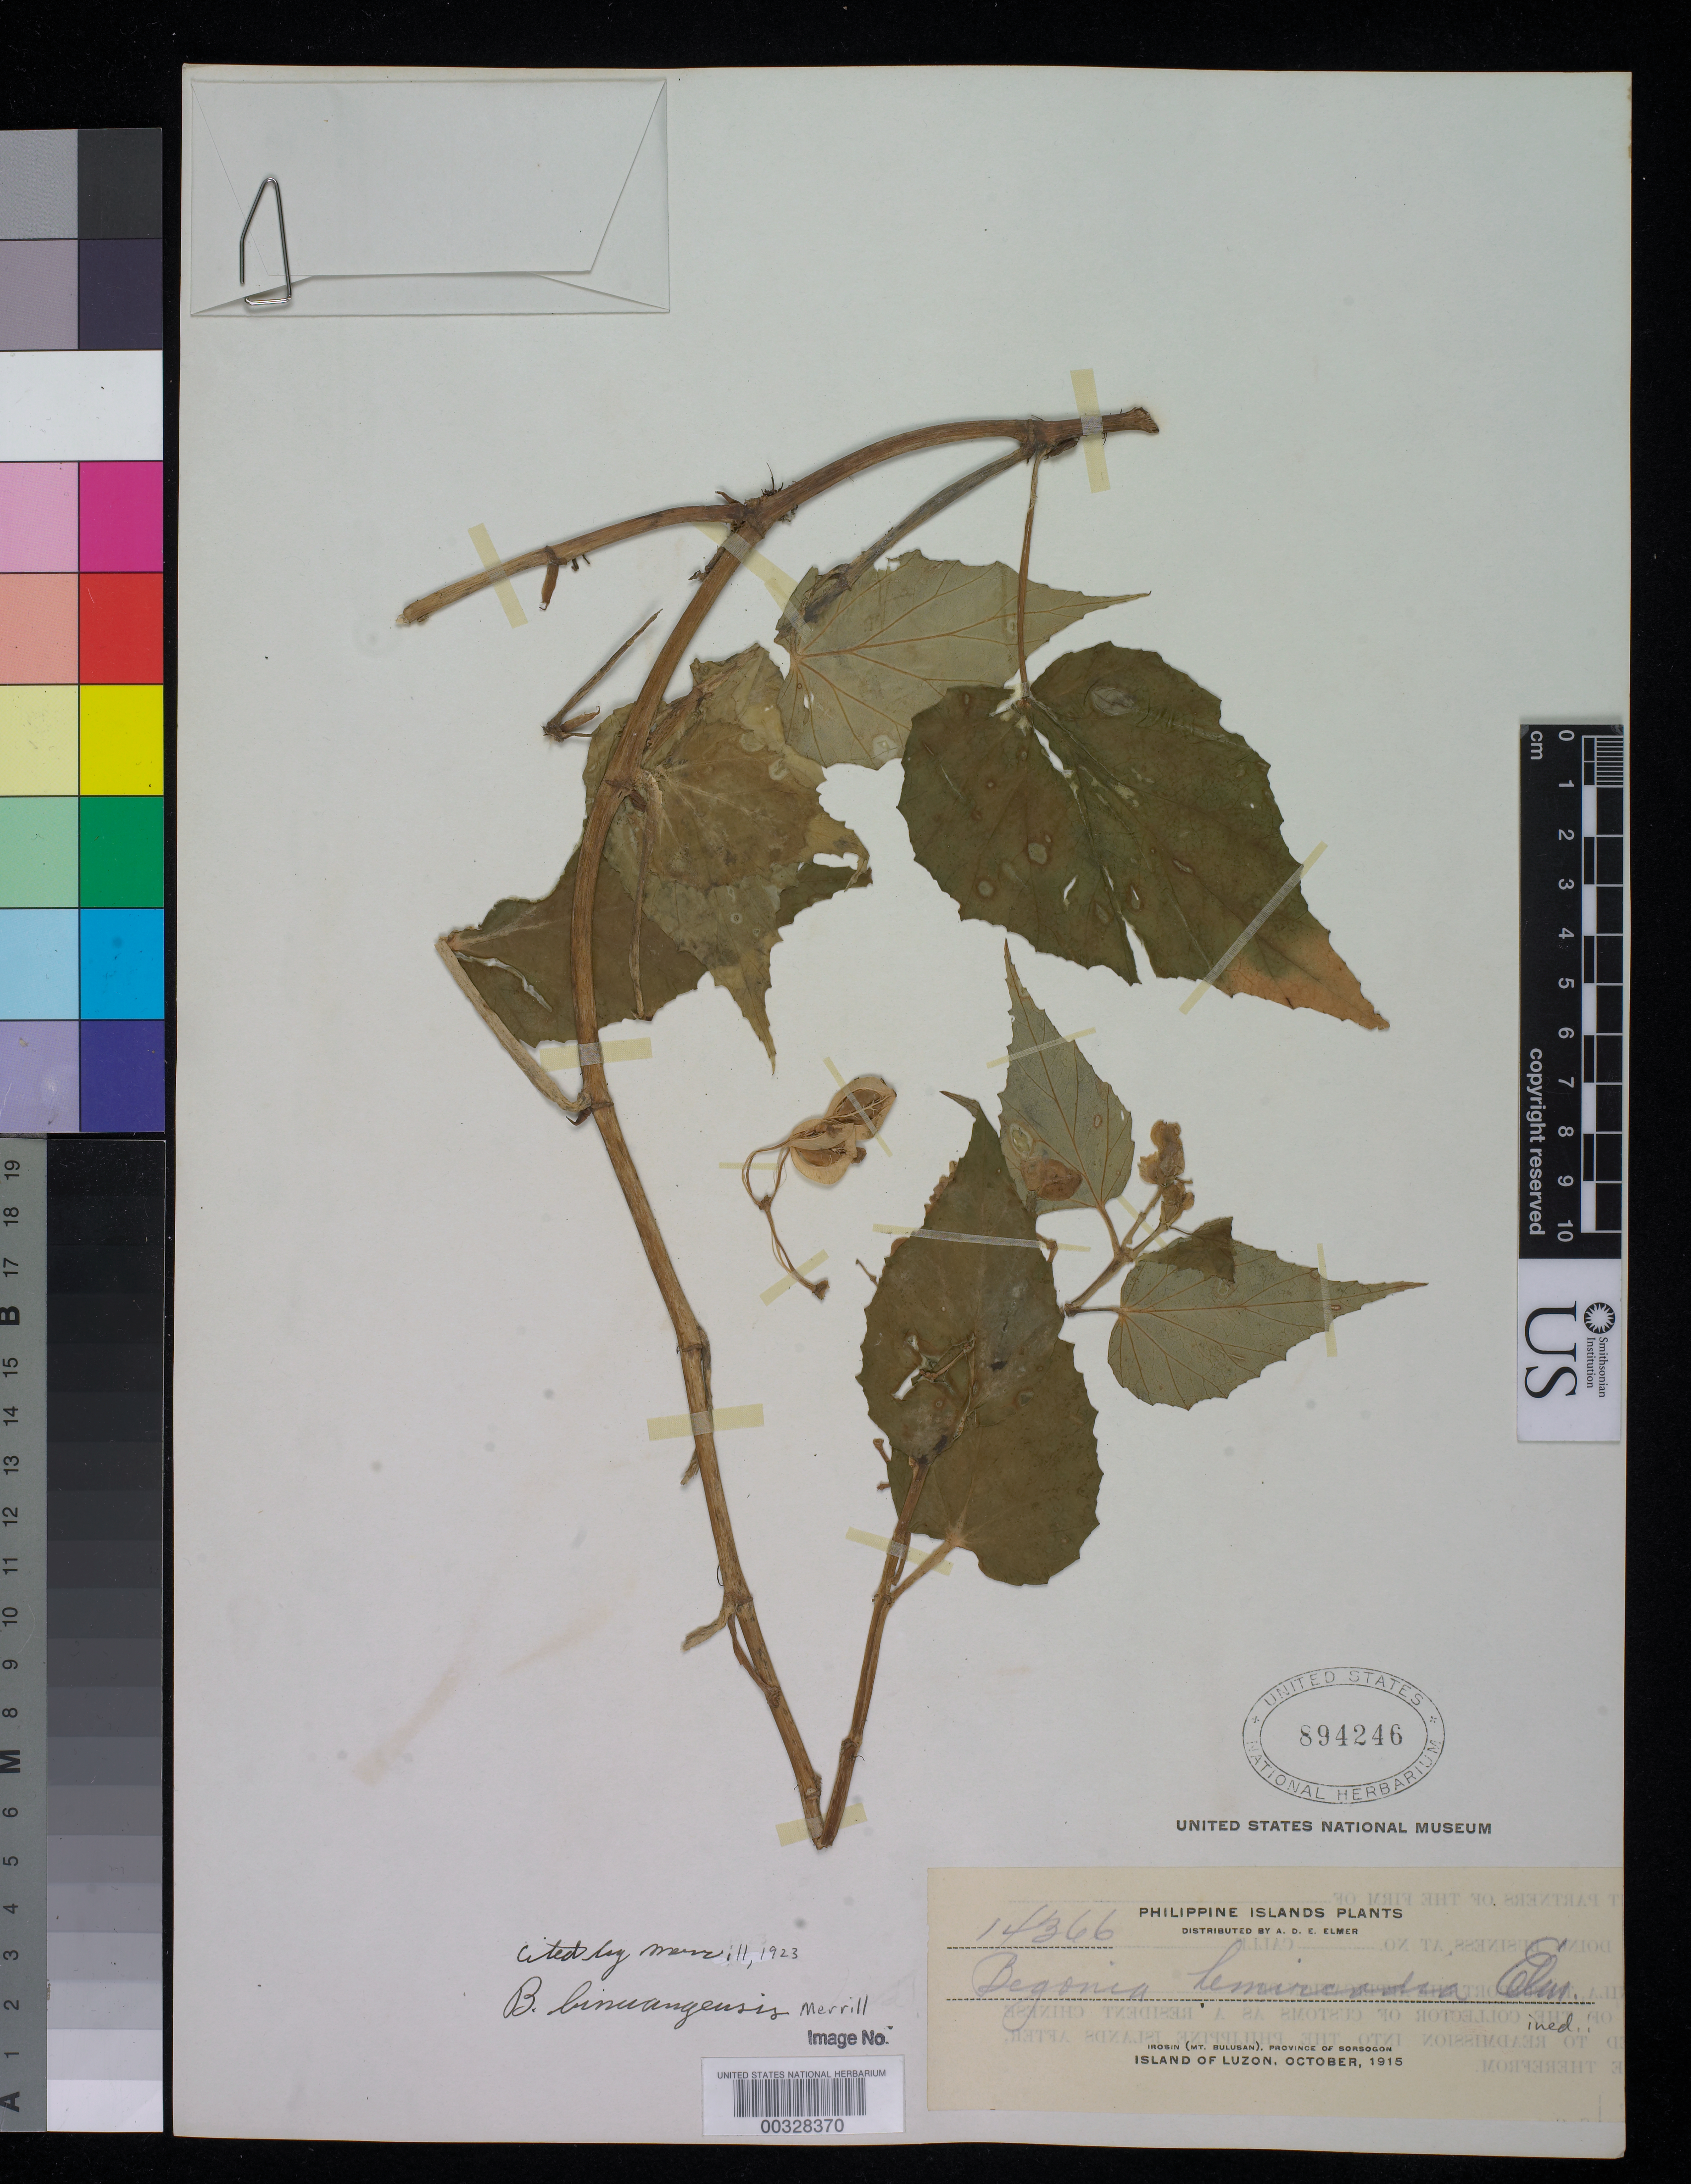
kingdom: Plantae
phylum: Tracheophyta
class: Magnoliopsida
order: Cucurbitales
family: Begoniaceae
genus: Begonia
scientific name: Begonia binuangensis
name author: Merr.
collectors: A. D. E. Elmer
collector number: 14366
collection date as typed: Oct 1915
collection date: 1915-10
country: Philippines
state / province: Bicol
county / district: Sorsogon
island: Luzon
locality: Irosin (Mt. Bulusan)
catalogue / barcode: US 894246